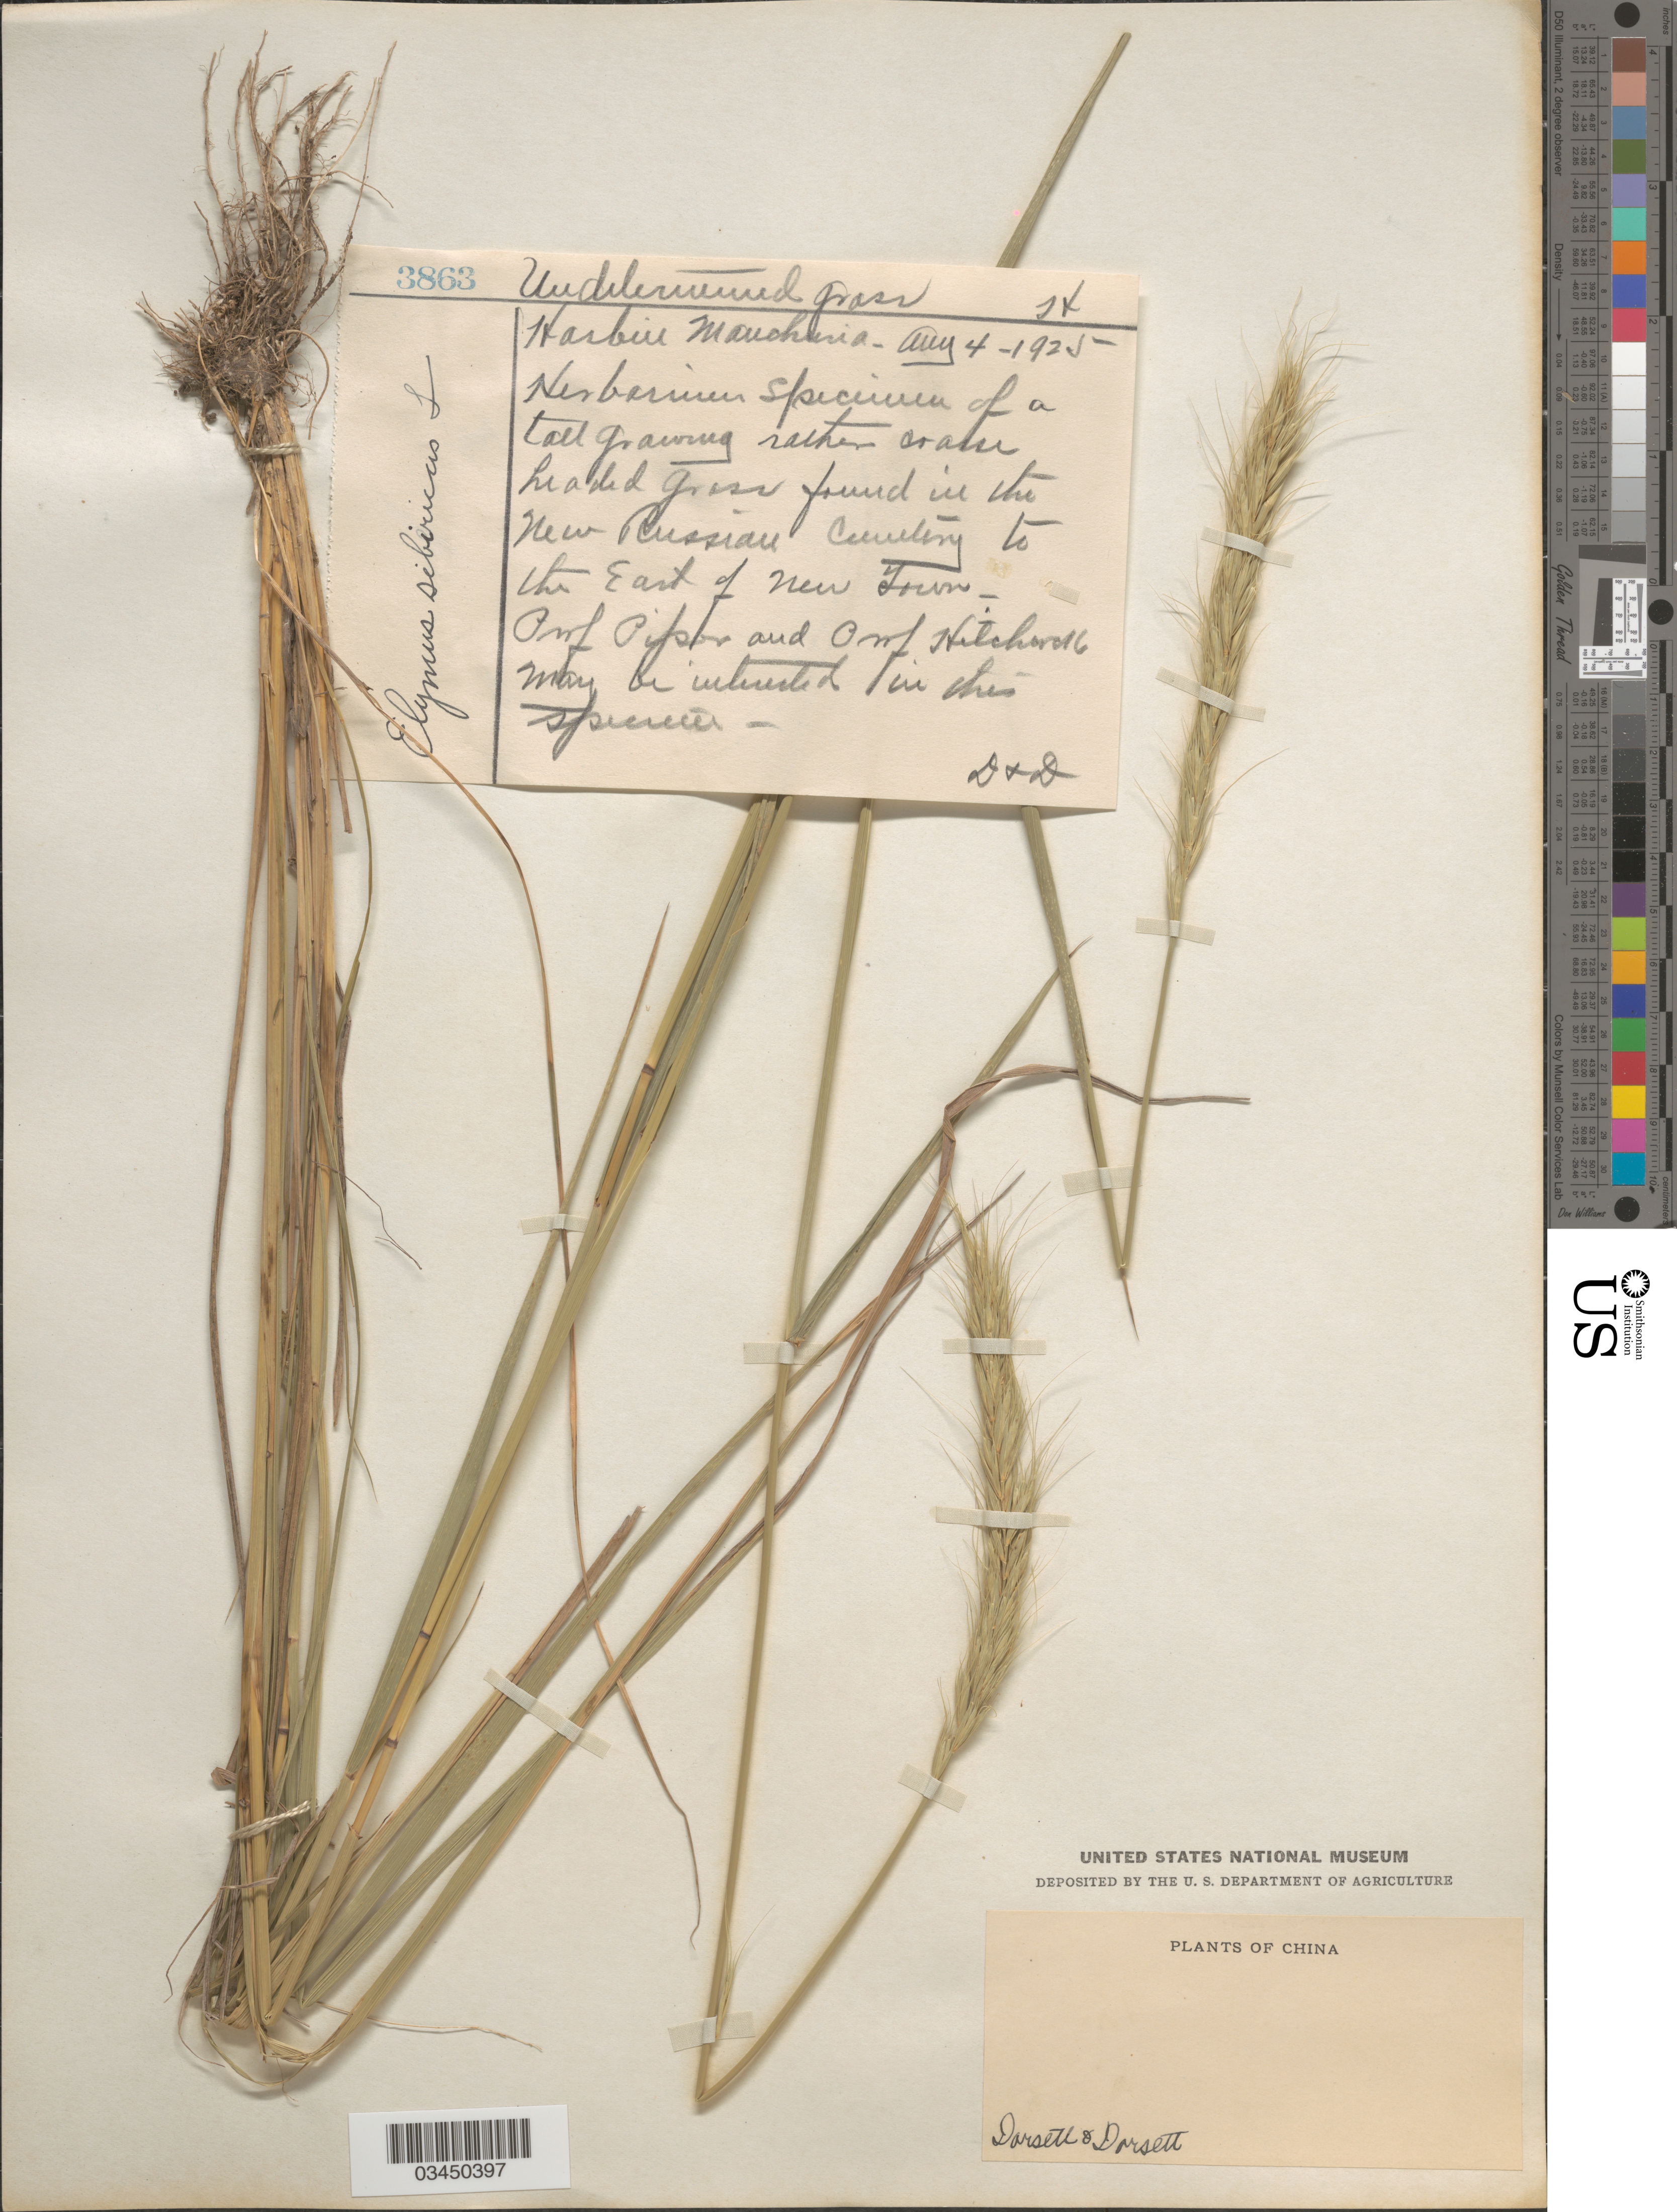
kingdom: Plantae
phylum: Tracheophyta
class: Liliopsida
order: Poales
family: Poaceae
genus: Elymus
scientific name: Elymus dahuricus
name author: Turcz. ex Griseb.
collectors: -- Dorsett & Dorsett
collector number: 3863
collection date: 1925-08-04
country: China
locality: Harbin Mancharia.